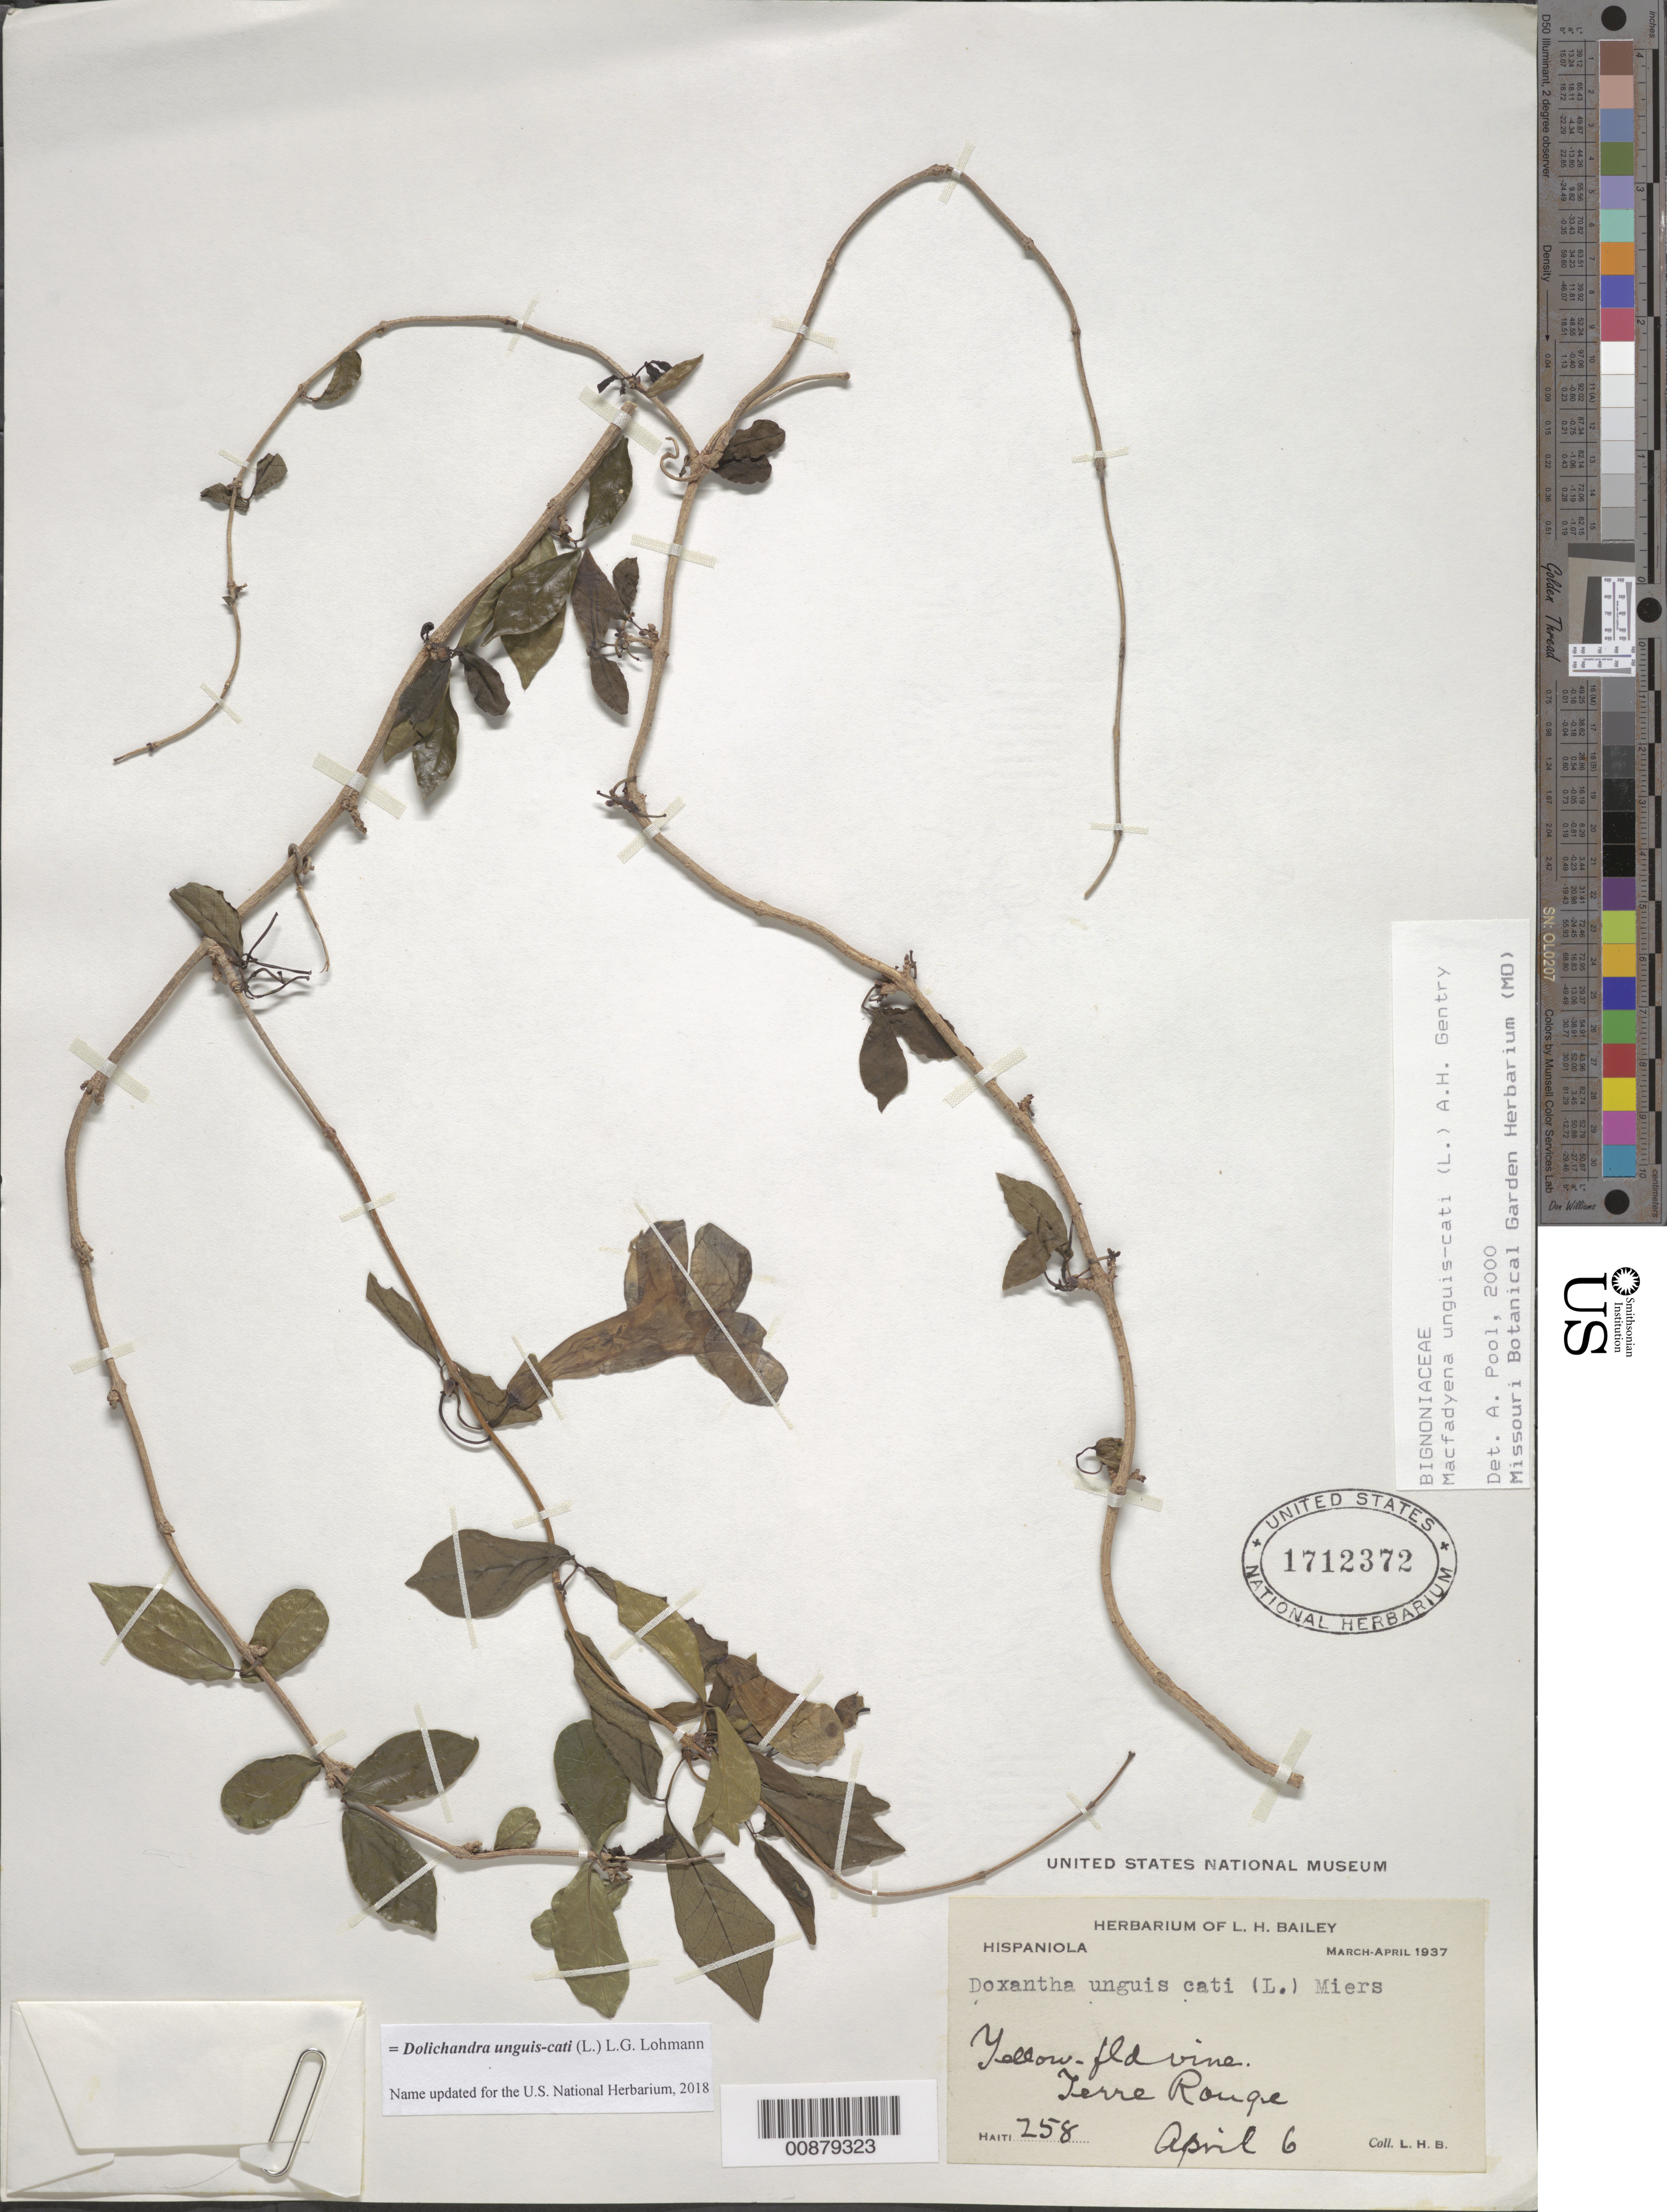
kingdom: Plantae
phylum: Tracheophyta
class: Magnoliopsida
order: Lamiales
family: Bignoniaceae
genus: Dolichandra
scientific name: Dolichandra unguis-cati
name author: (L.) L.G. Lohmann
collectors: L. H. Bailey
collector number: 258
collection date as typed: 06 Apr 1937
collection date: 1937-04-06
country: Dominican Republic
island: Hispaniola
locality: Terre Rouge.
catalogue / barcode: US 1712372